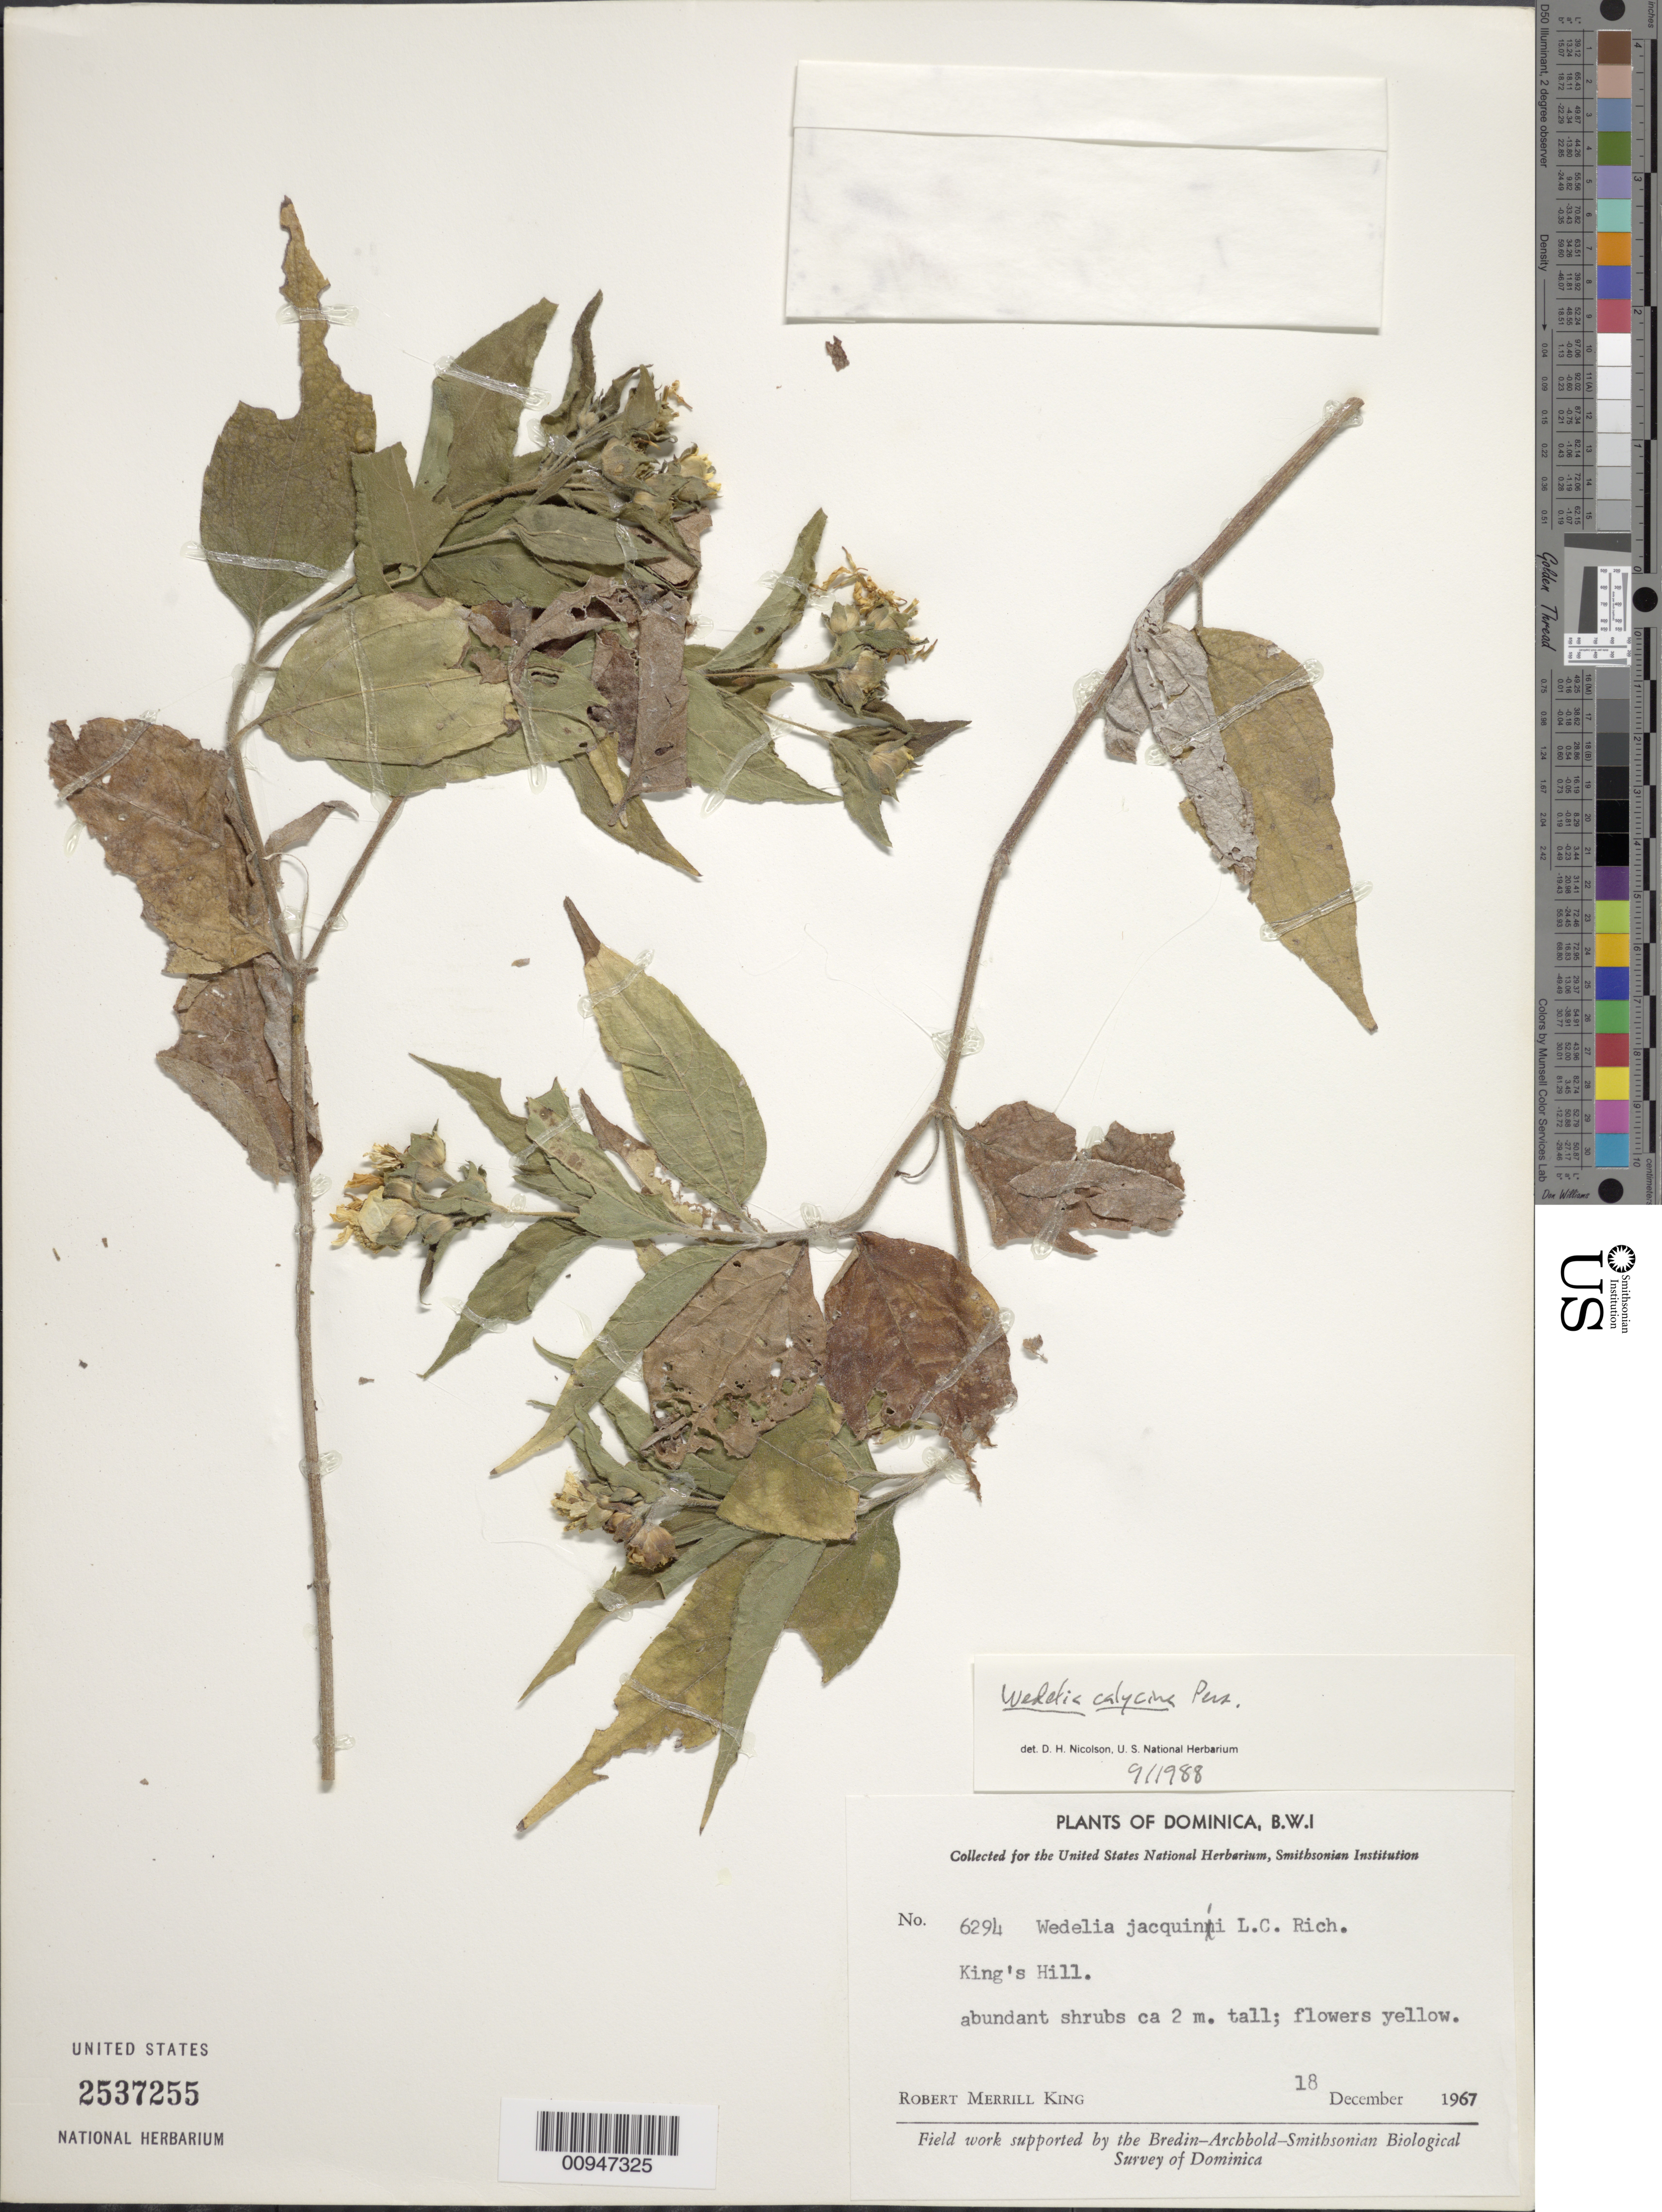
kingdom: Plantae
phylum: Tracheophyta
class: Magnoliopsida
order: Asterales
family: Asteraceae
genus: Wedelia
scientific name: Wedelia calycina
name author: Rich.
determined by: Nicolson, Dan H.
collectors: R. M. King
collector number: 6294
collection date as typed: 18 Dec 1967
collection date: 1967-12-18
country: Dominica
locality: King's Hill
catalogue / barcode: US 2537255